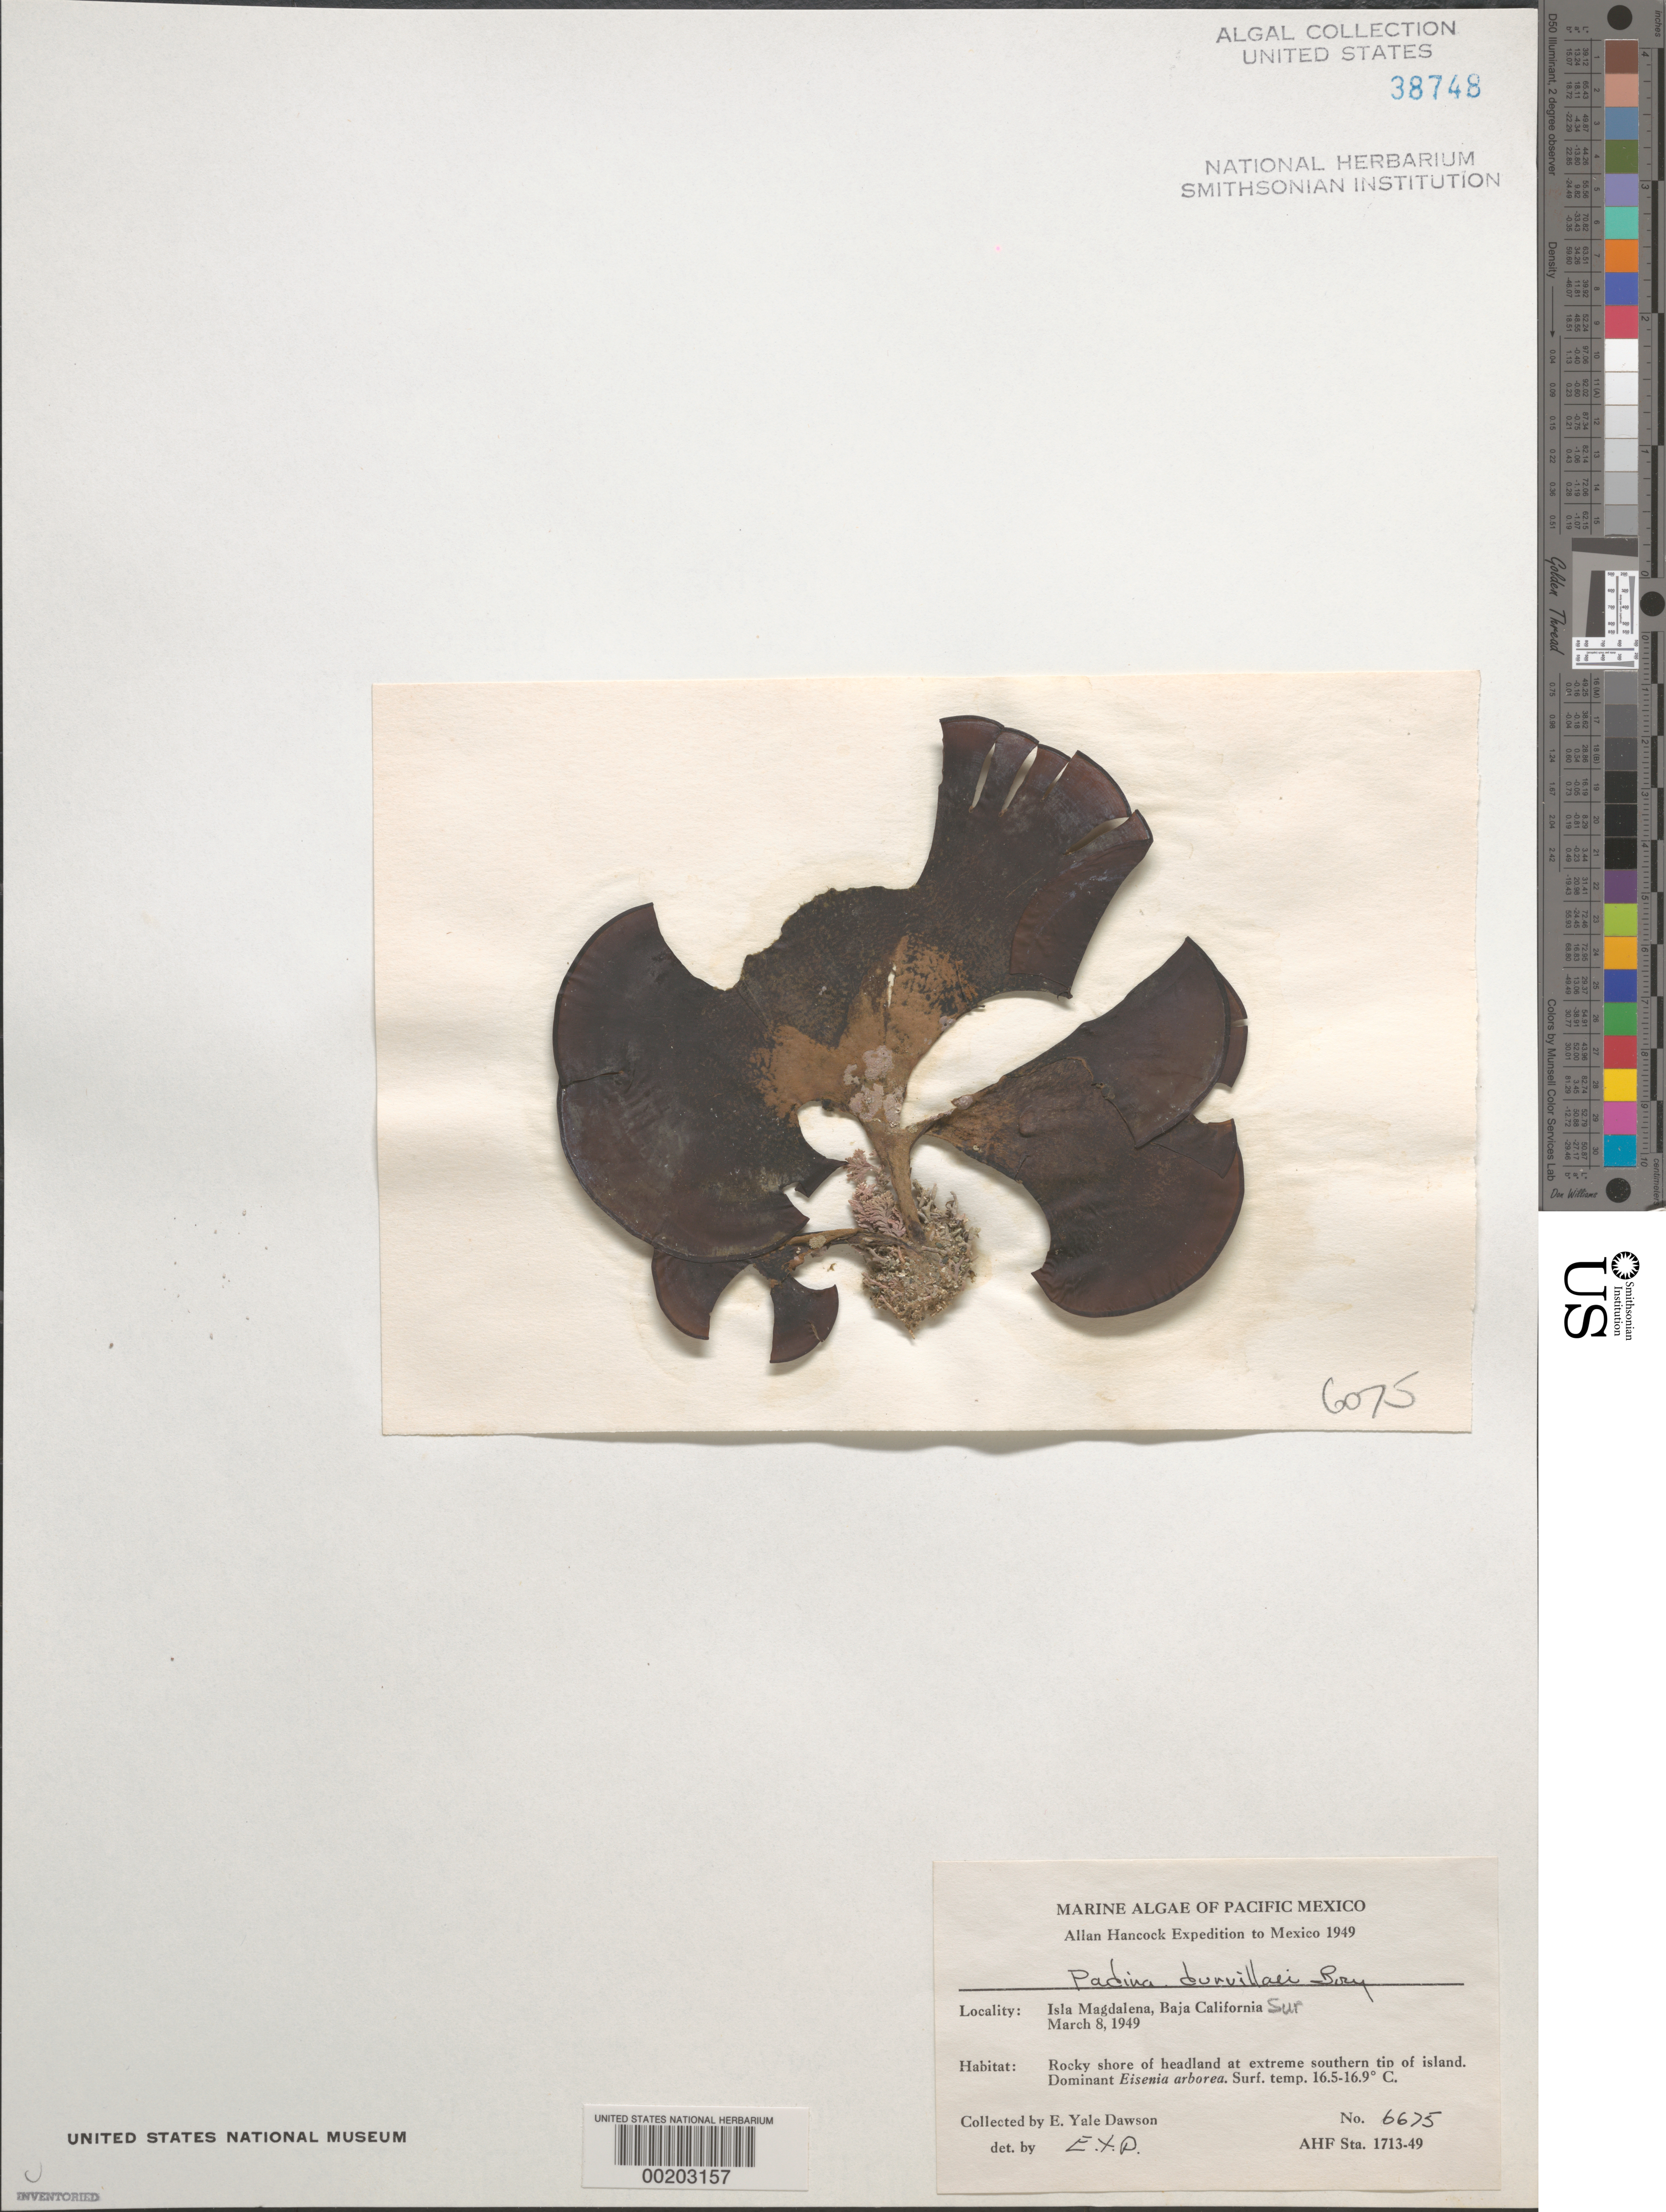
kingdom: Chromista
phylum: Ochrophyta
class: Phaeophyceae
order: Dictyotales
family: Dictyotaceae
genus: Padina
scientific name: Padina durvillaei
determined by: Dawson, E. Y.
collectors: E. Y. Dawson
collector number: EYD 6675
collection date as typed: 08 Mar 1949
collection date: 1949-03-08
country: Mexico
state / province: Baja California Sur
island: Isla Magdalena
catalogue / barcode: US 38748